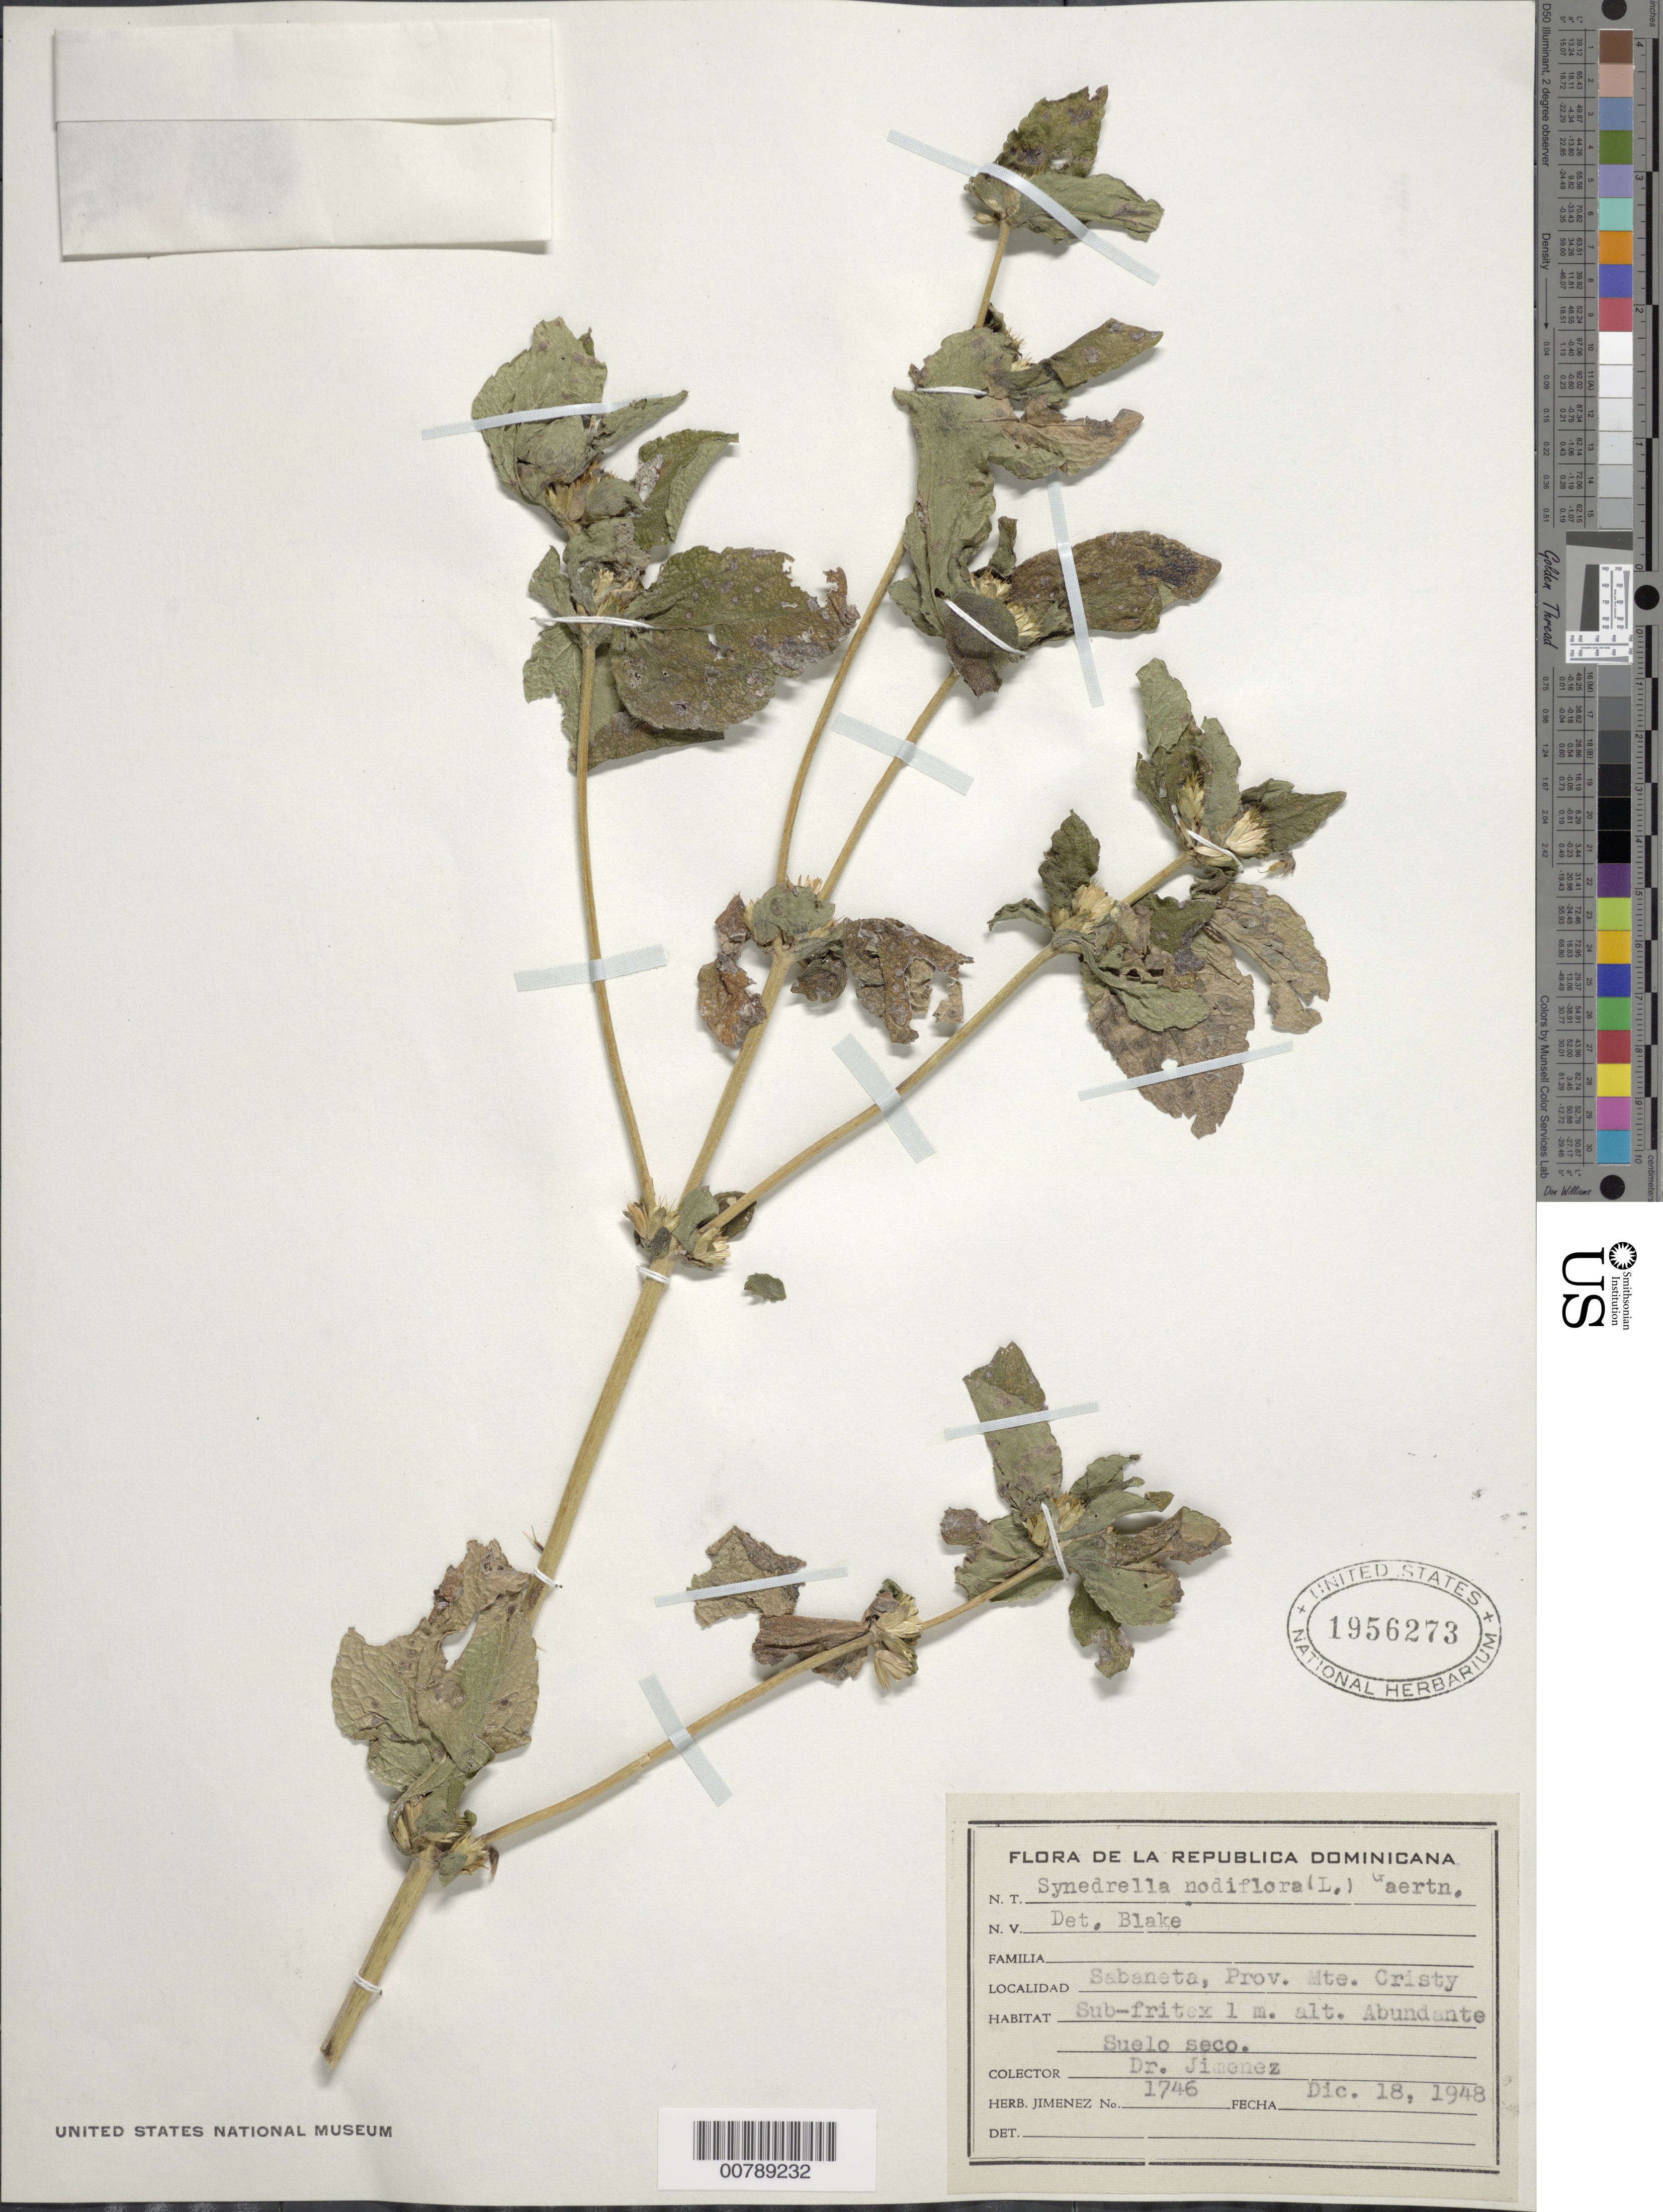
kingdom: Plantae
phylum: Tracheophyta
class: Magnoliopsida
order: Asterales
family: Asteraceae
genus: Synedrella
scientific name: Synedrella nodiflora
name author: (L.) Gaertn.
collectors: J. J. Jiménez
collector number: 1746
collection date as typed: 18 Dec 1948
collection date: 1948-12-18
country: Dominican Republic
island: Hispaniola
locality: Sabaneta, Prov. Mte. Cristy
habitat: Suelo seco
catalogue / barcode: US 1956273